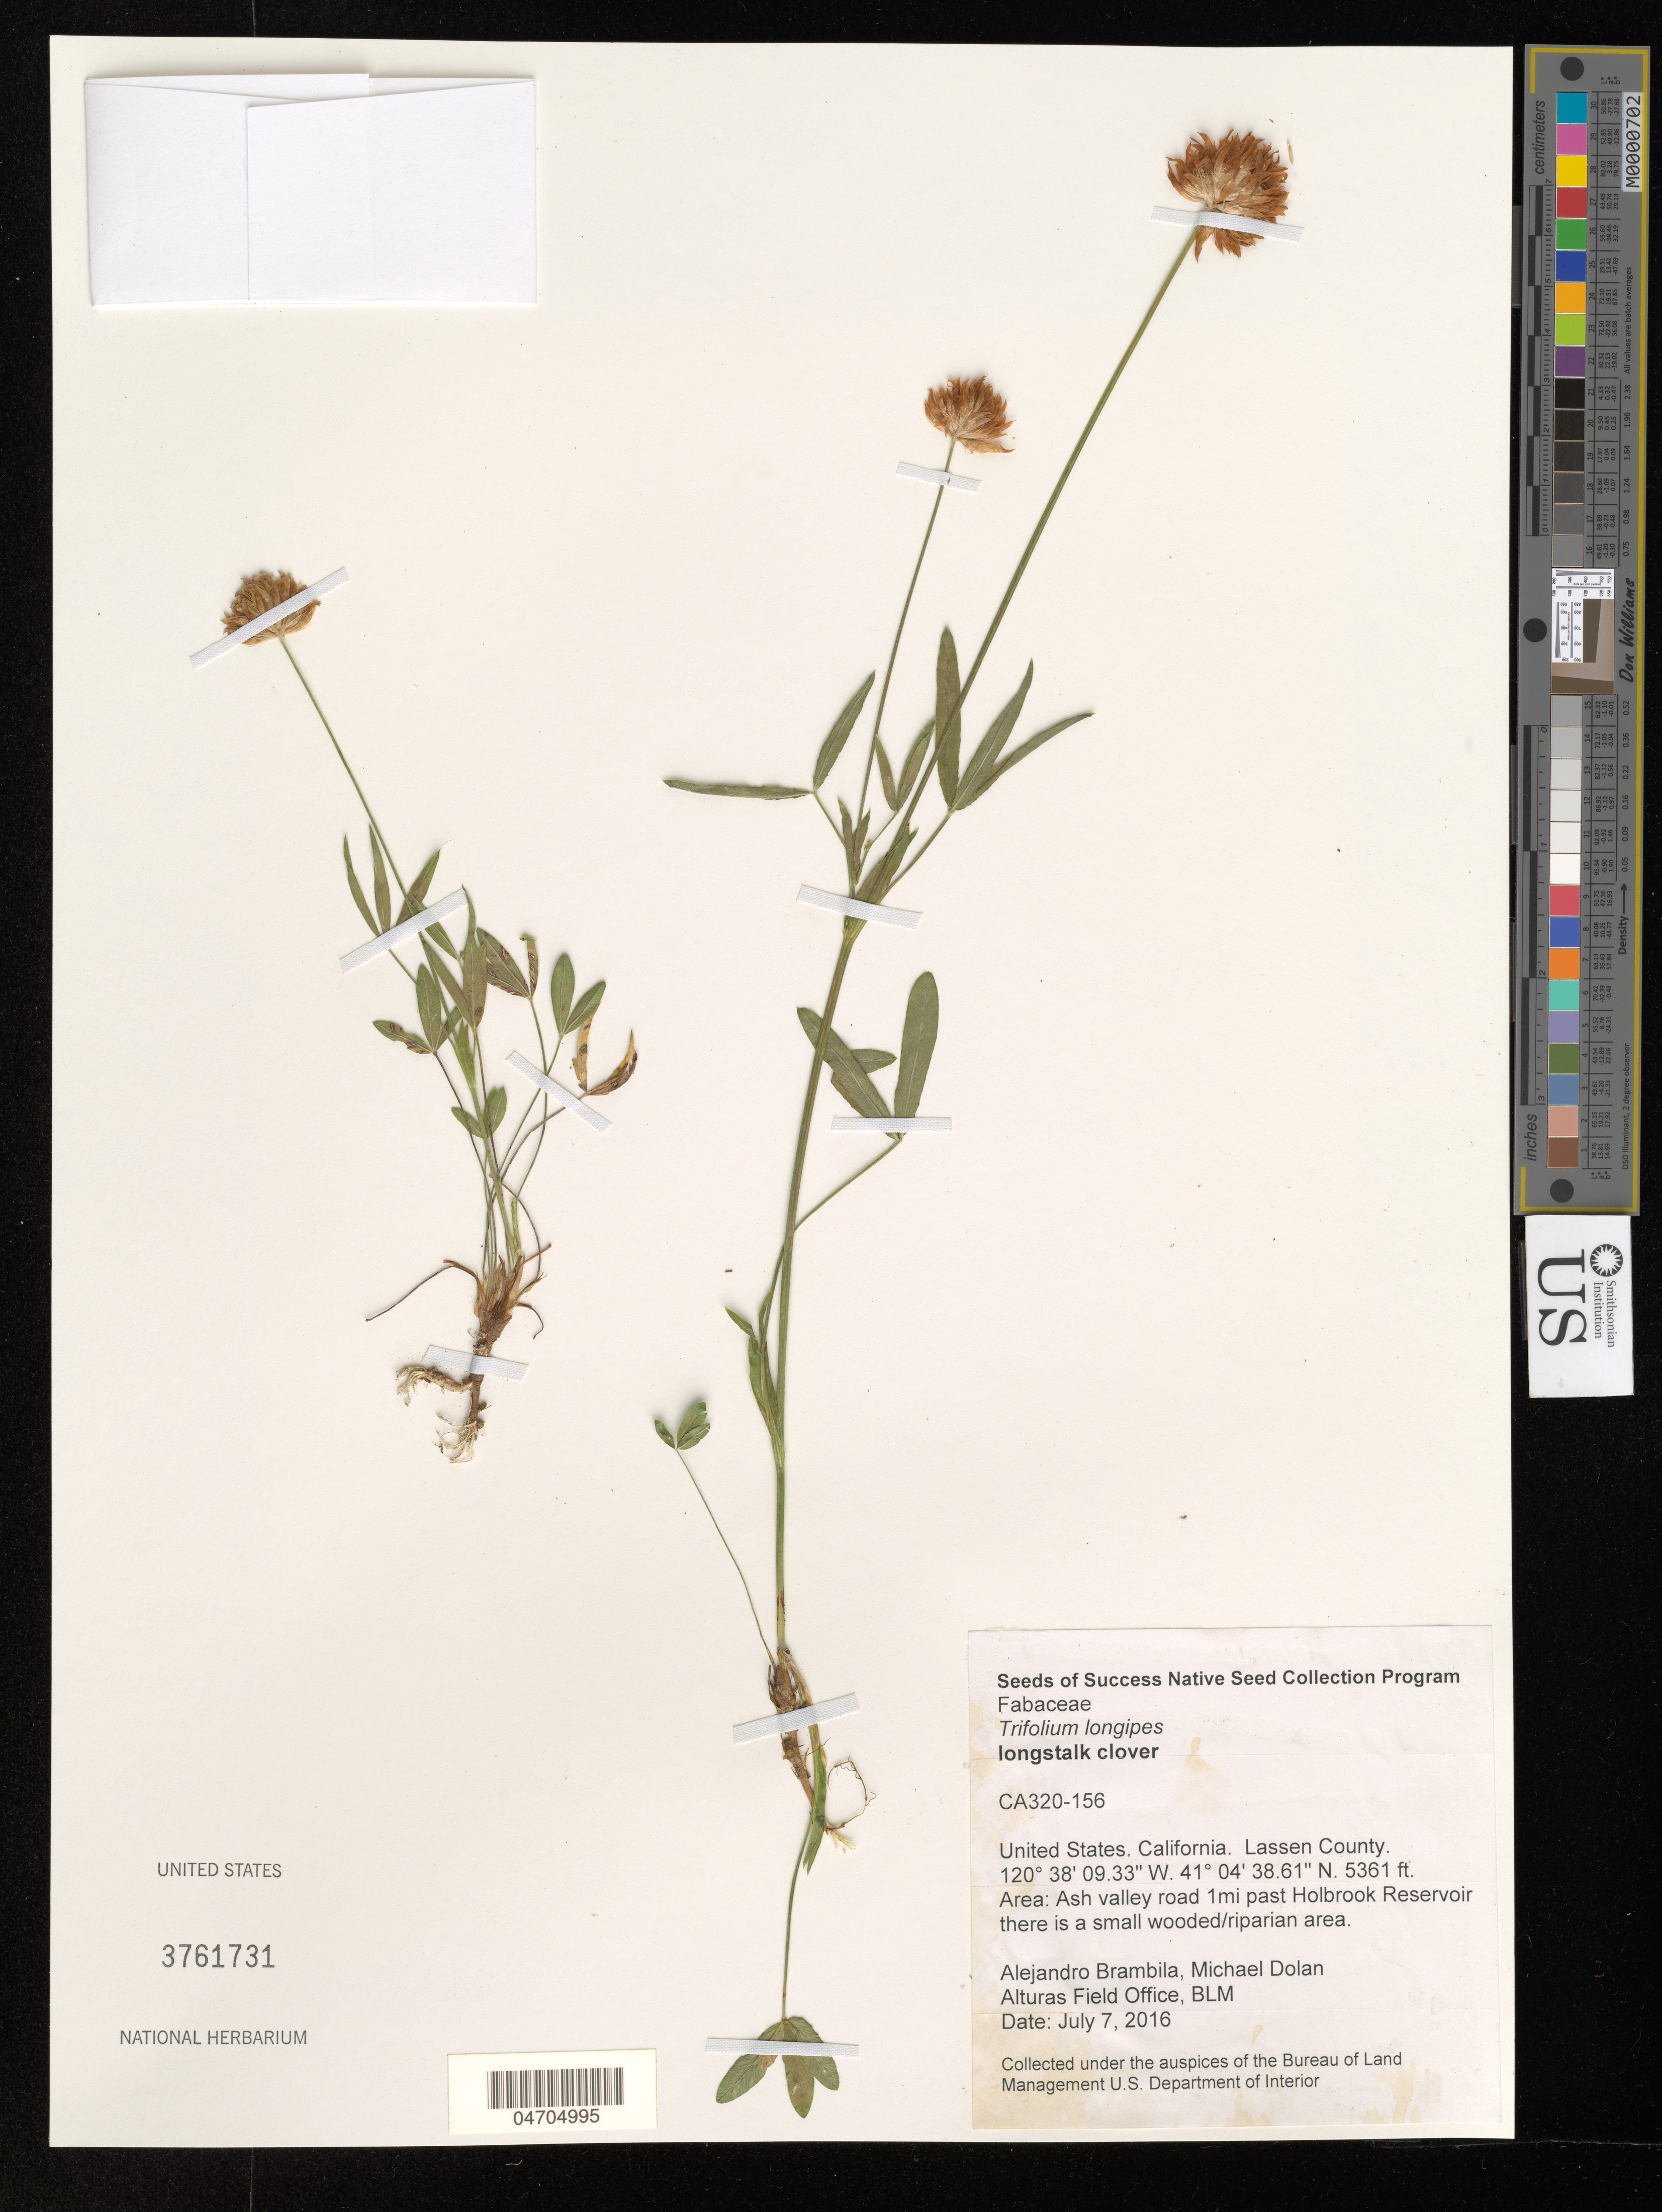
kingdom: Plantae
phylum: Tracheophyta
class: Magnoliopsida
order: Fabales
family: Fabaceae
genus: Trifolium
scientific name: Trifolium longipes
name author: Nutt.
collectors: A. Brambila & M. Dolan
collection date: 2016-07-07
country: United States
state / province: California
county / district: Lassen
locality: Lassen County. Area: Ash valley road 1mi past Holbrook Reservoir there is a small wooded/riparian area.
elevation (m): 1634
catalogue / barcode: US 3761731